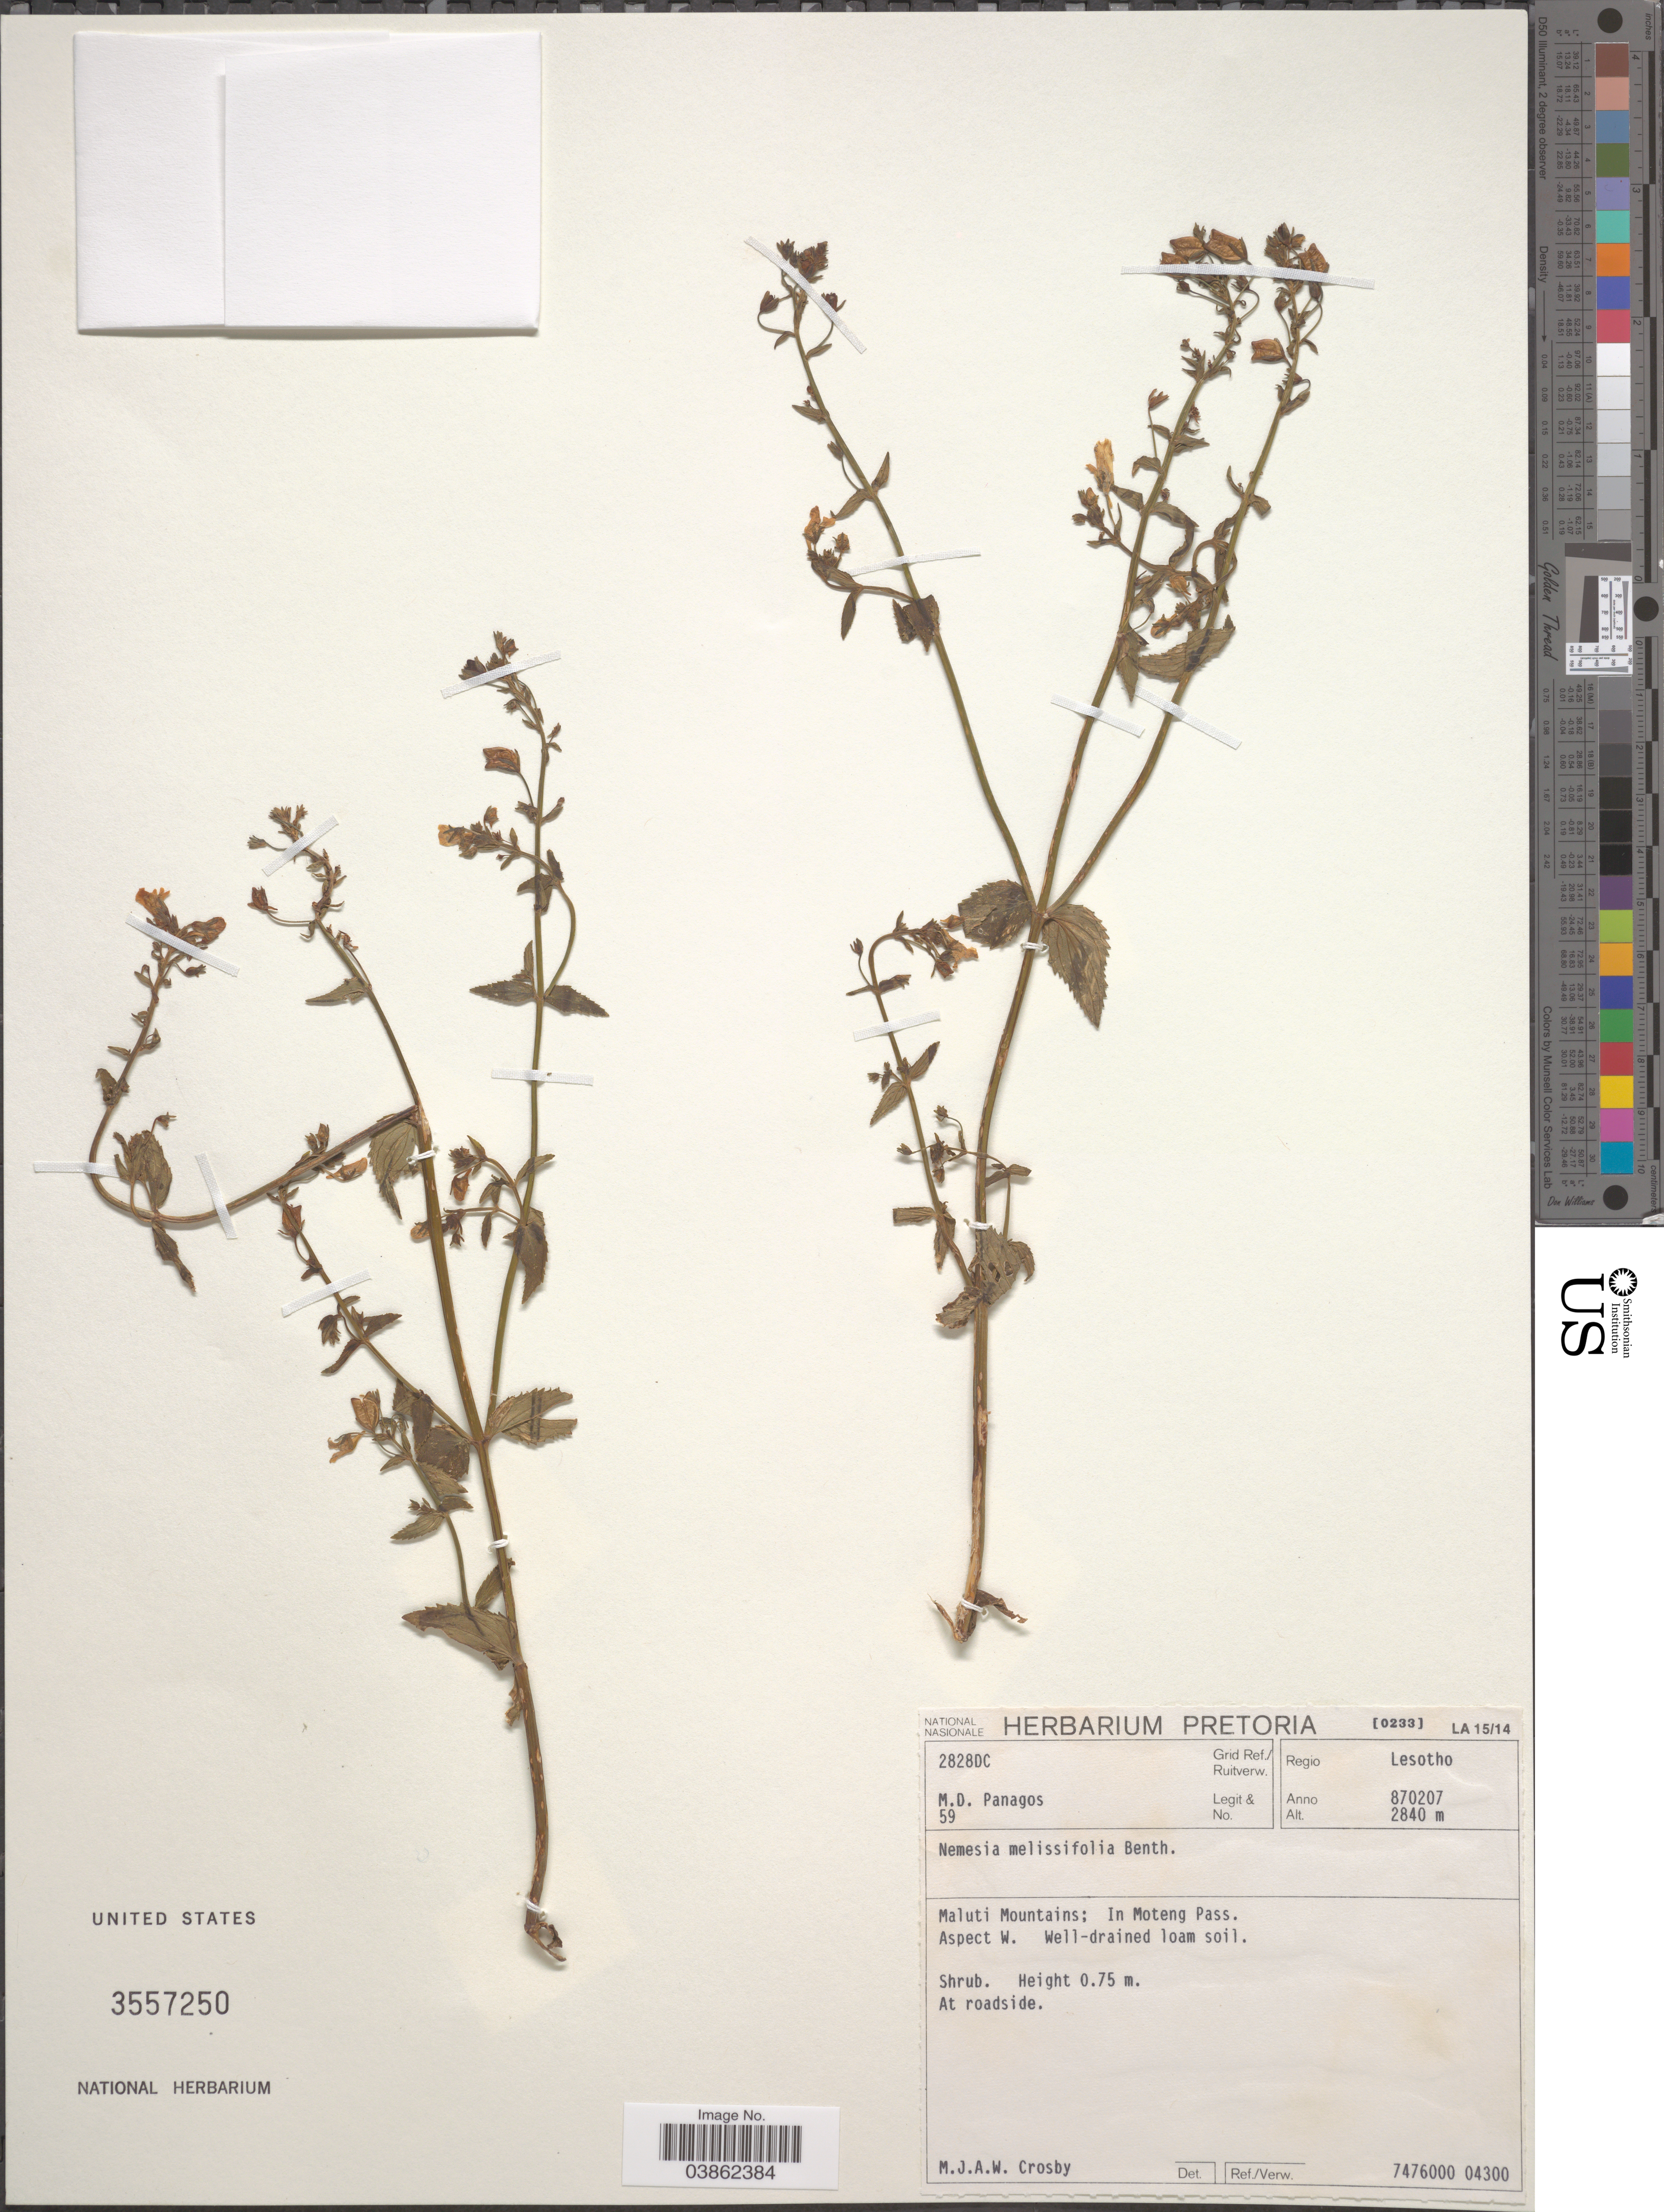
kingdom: Plantae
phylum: Tracheophyta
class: Magnoliopsida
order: Lamiales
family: Scrophulariaceae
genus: Nemesia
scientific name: Nemesia melissifolia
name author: Benth.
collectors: M. Panagos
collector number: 59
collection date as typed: Transcribed d/m/y: 7/2/87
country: Lesotho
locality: Grid Ref./ Ruitverw. 2828DC. Regio Lesotho. Maluti Mountains; In Moteng Pass. Aspect W.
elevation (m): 2840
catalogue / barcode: US 3557250